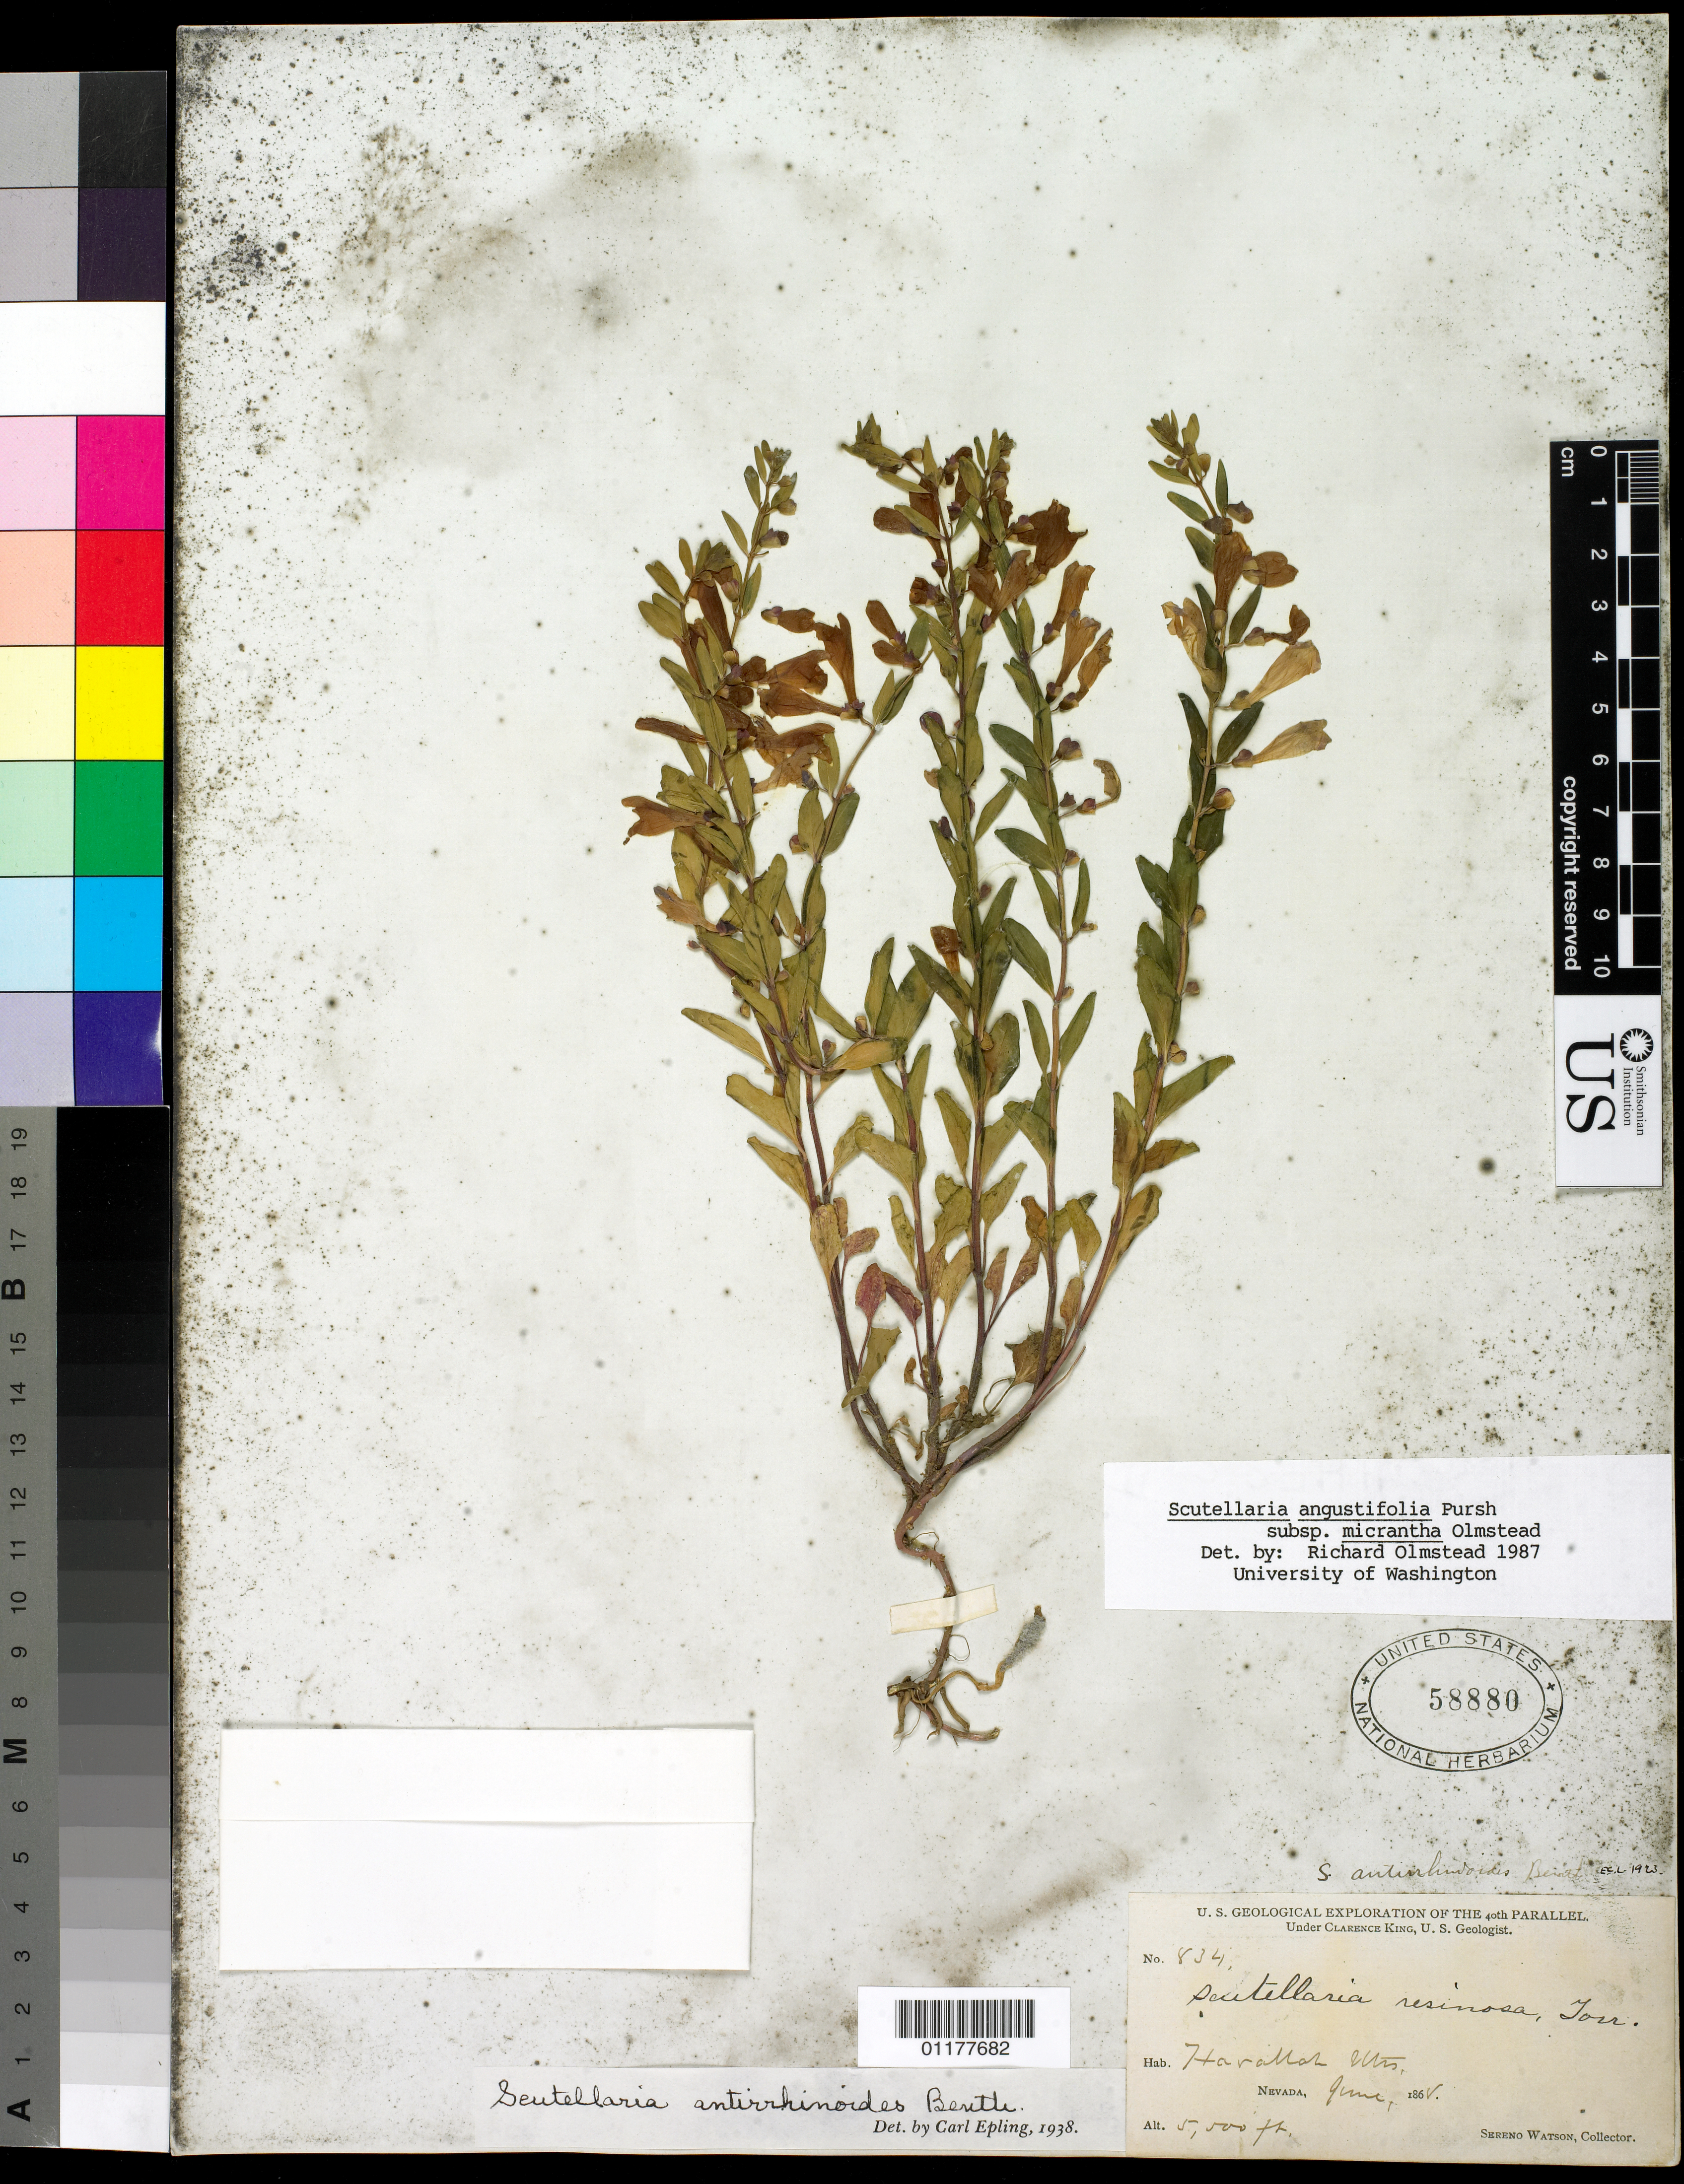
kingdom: Plantae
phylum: Tracheophyta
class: Magnoliopsida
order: Lamiales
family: Lamiaceae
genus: Scutellaria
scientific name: Scutellaria angustifolia subsp. micrantha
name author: Olmstead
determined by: Olmstead, R.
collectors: S. Watson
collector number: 834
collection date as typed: Jun 1868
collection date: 1868-06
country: United States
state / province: Nevada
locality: Havallah Mts.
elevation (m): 1676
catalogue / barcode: US 58880